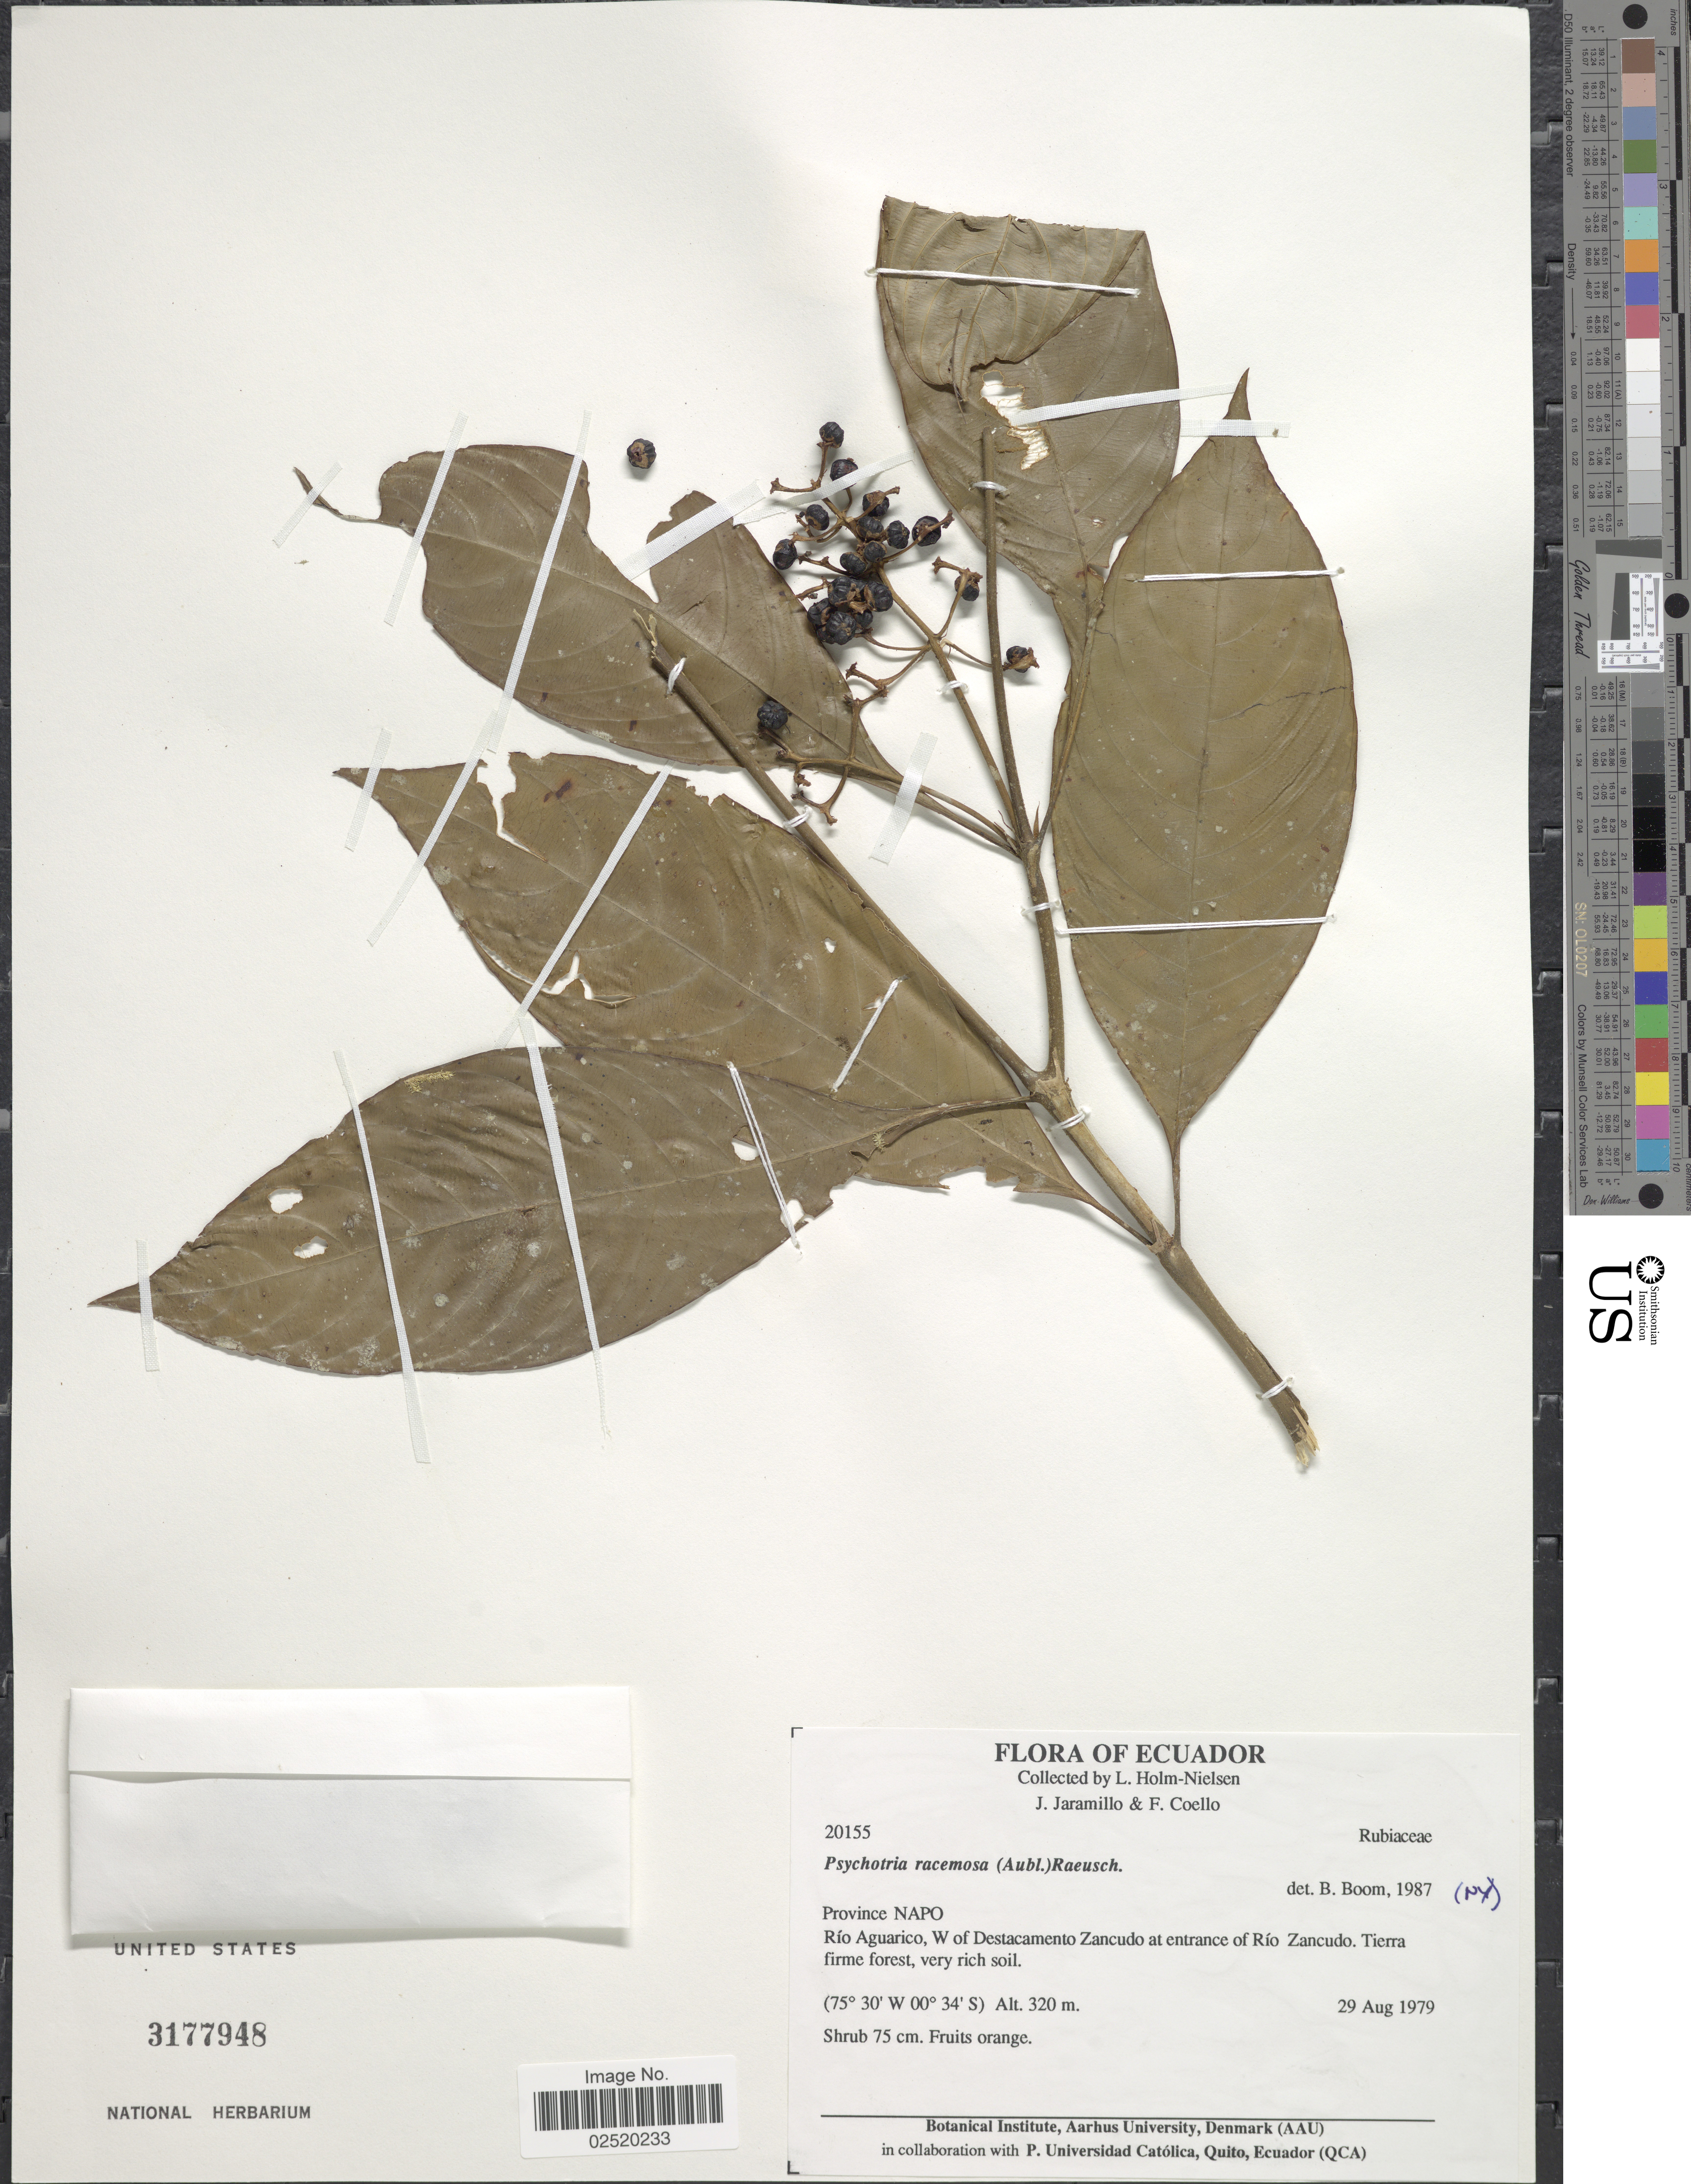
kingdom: Plantae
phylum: Tracheophyta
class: Magnoliopsida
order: Gentianales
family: Rubiaceae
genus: Psychotria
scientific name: Psychotria racemosa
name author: Rich.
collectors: L. Holm-Nielsen, J. Jaramillo & F. Coello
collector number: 20155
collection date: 1979-08-29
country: Ecuador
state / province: Napo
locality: Province Napo, Rio Aguarico, W of Destacamento Zancudo a entrance of Rio Zancudo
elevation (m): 320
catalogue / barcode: US 3177948